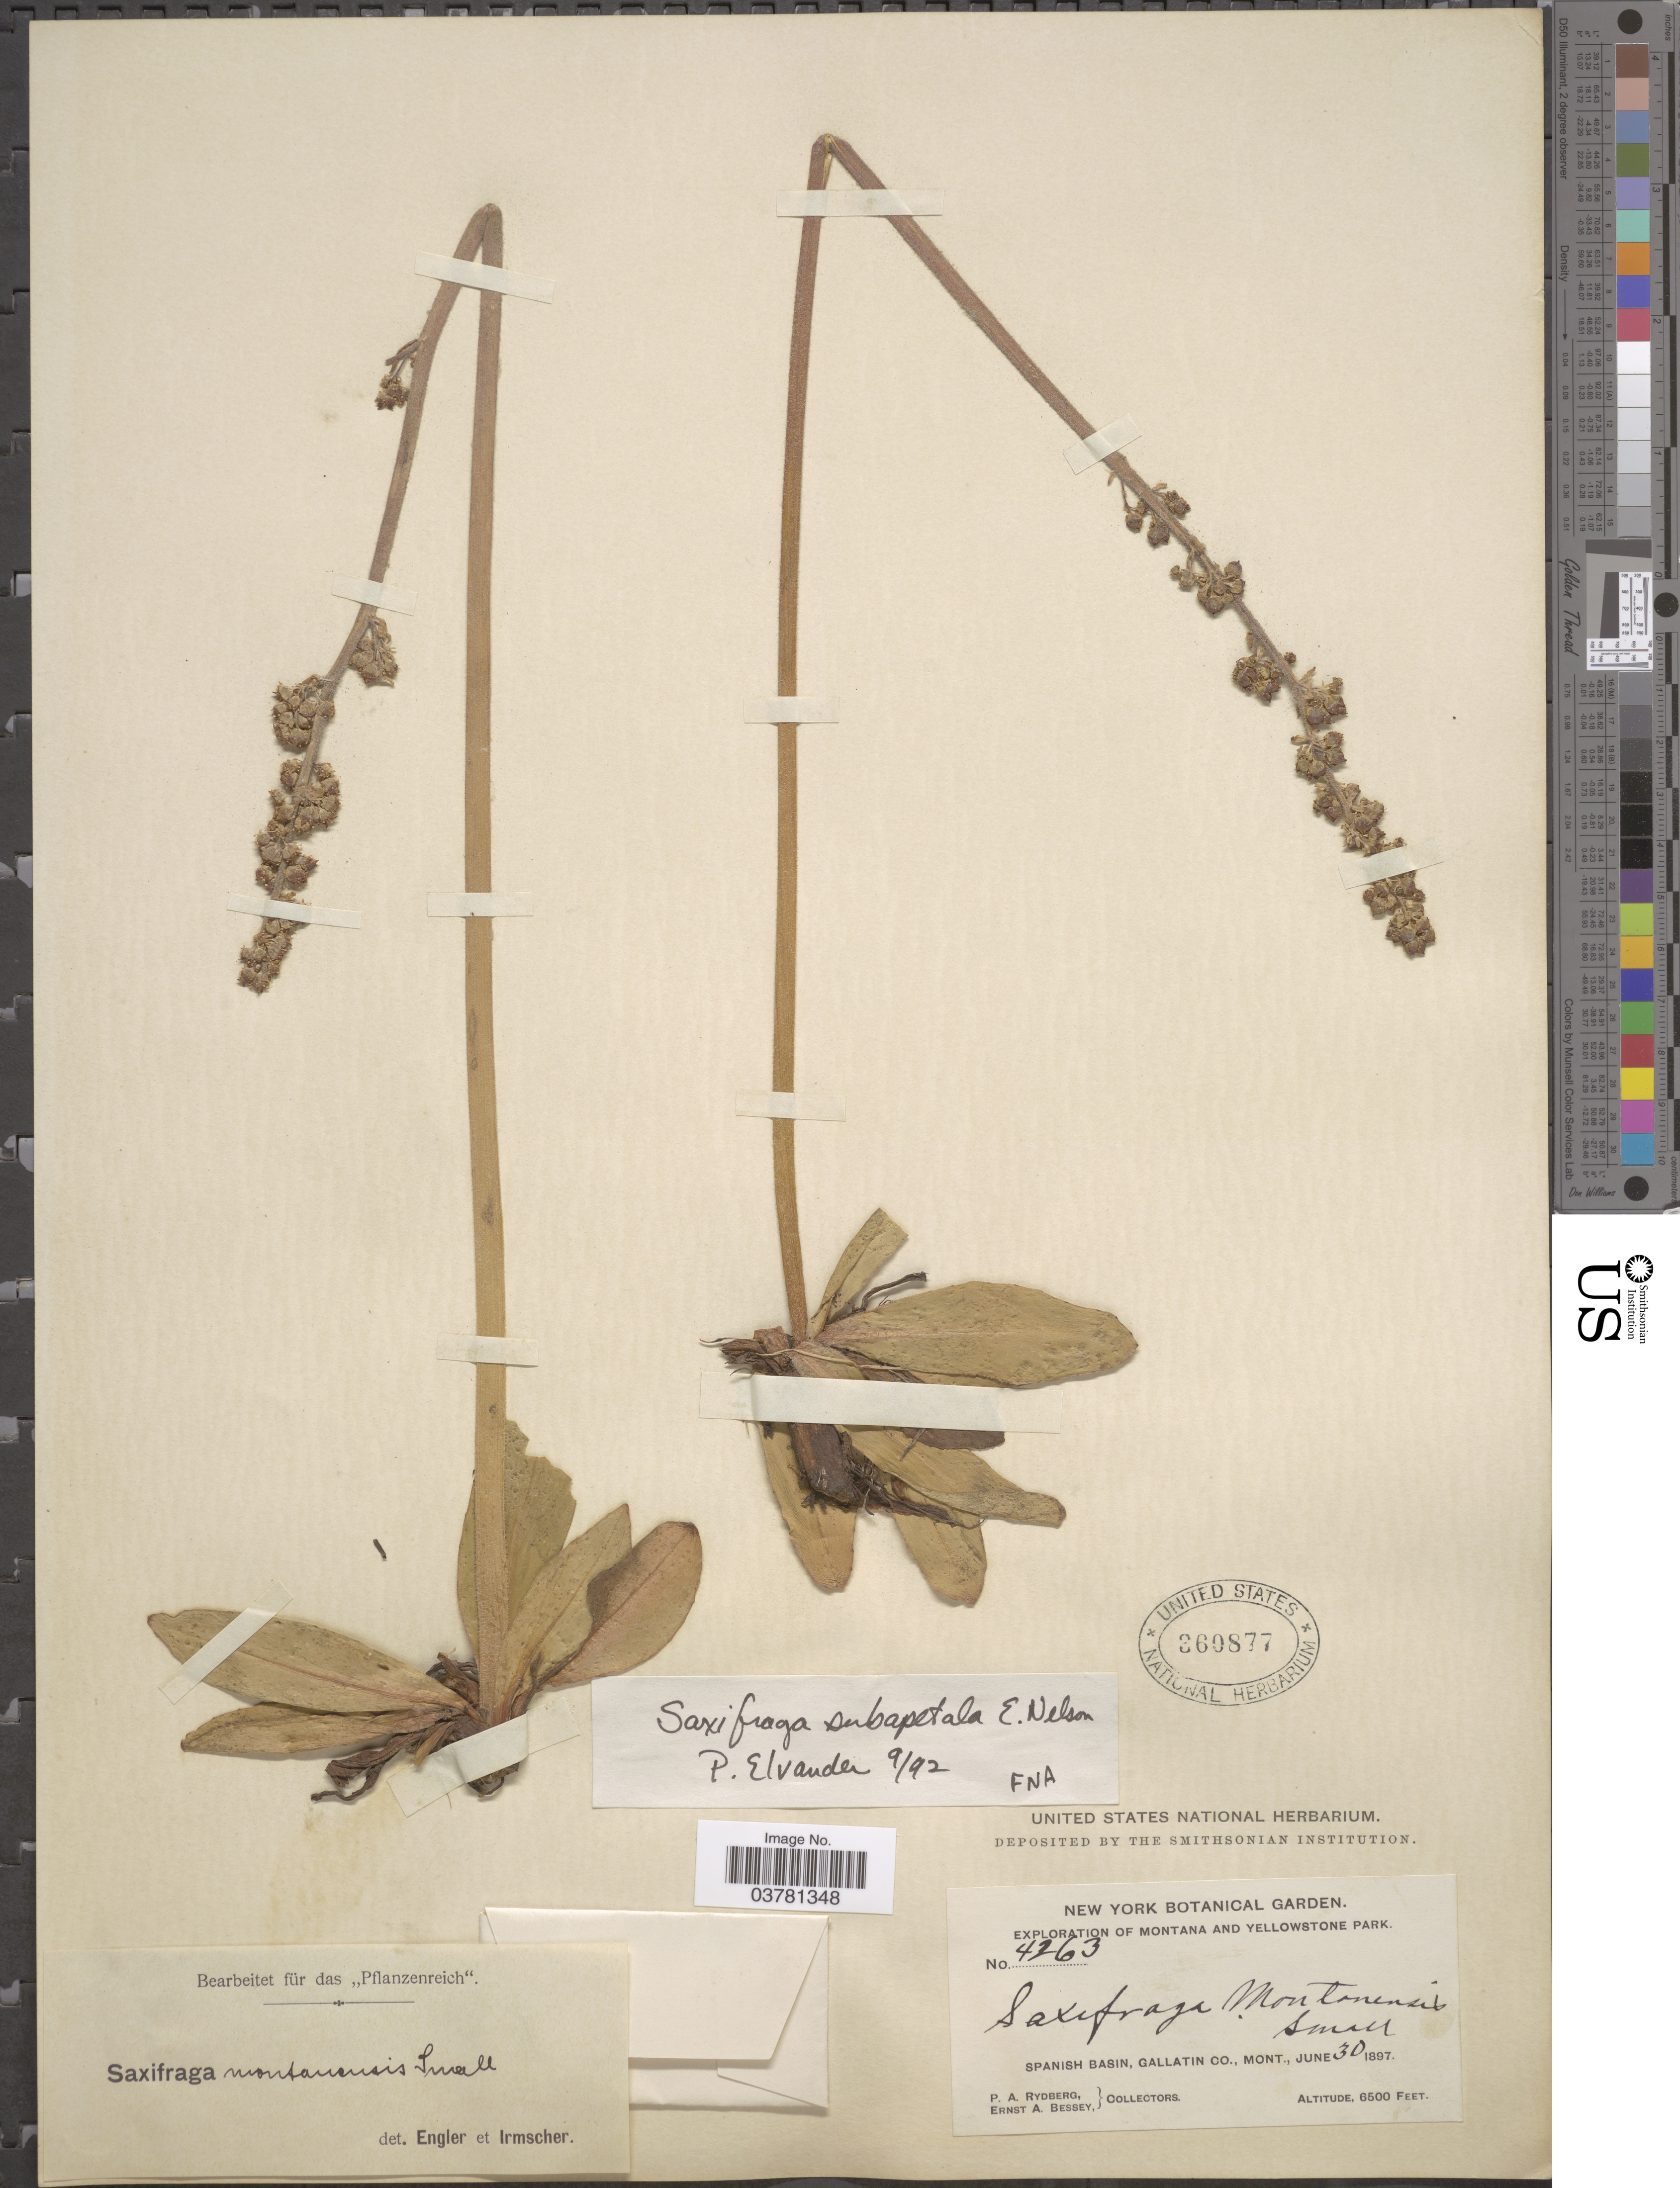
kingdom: Plantae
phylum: Tracheophyta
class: Magnoliopsida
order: Saxifragales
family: Saxifragaceae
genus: Micranthes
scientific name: Micranthes subapetala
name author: (E. Nelson) Small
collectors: P. A. Rydberg & E. A. Bessey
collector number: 4263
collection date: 1897-06-30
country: United States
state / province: Montana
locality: Exploration of Montana and Yellowstone Park. Spanish Basin, Gallatin Co.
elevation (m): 1981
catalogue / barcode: US 360877